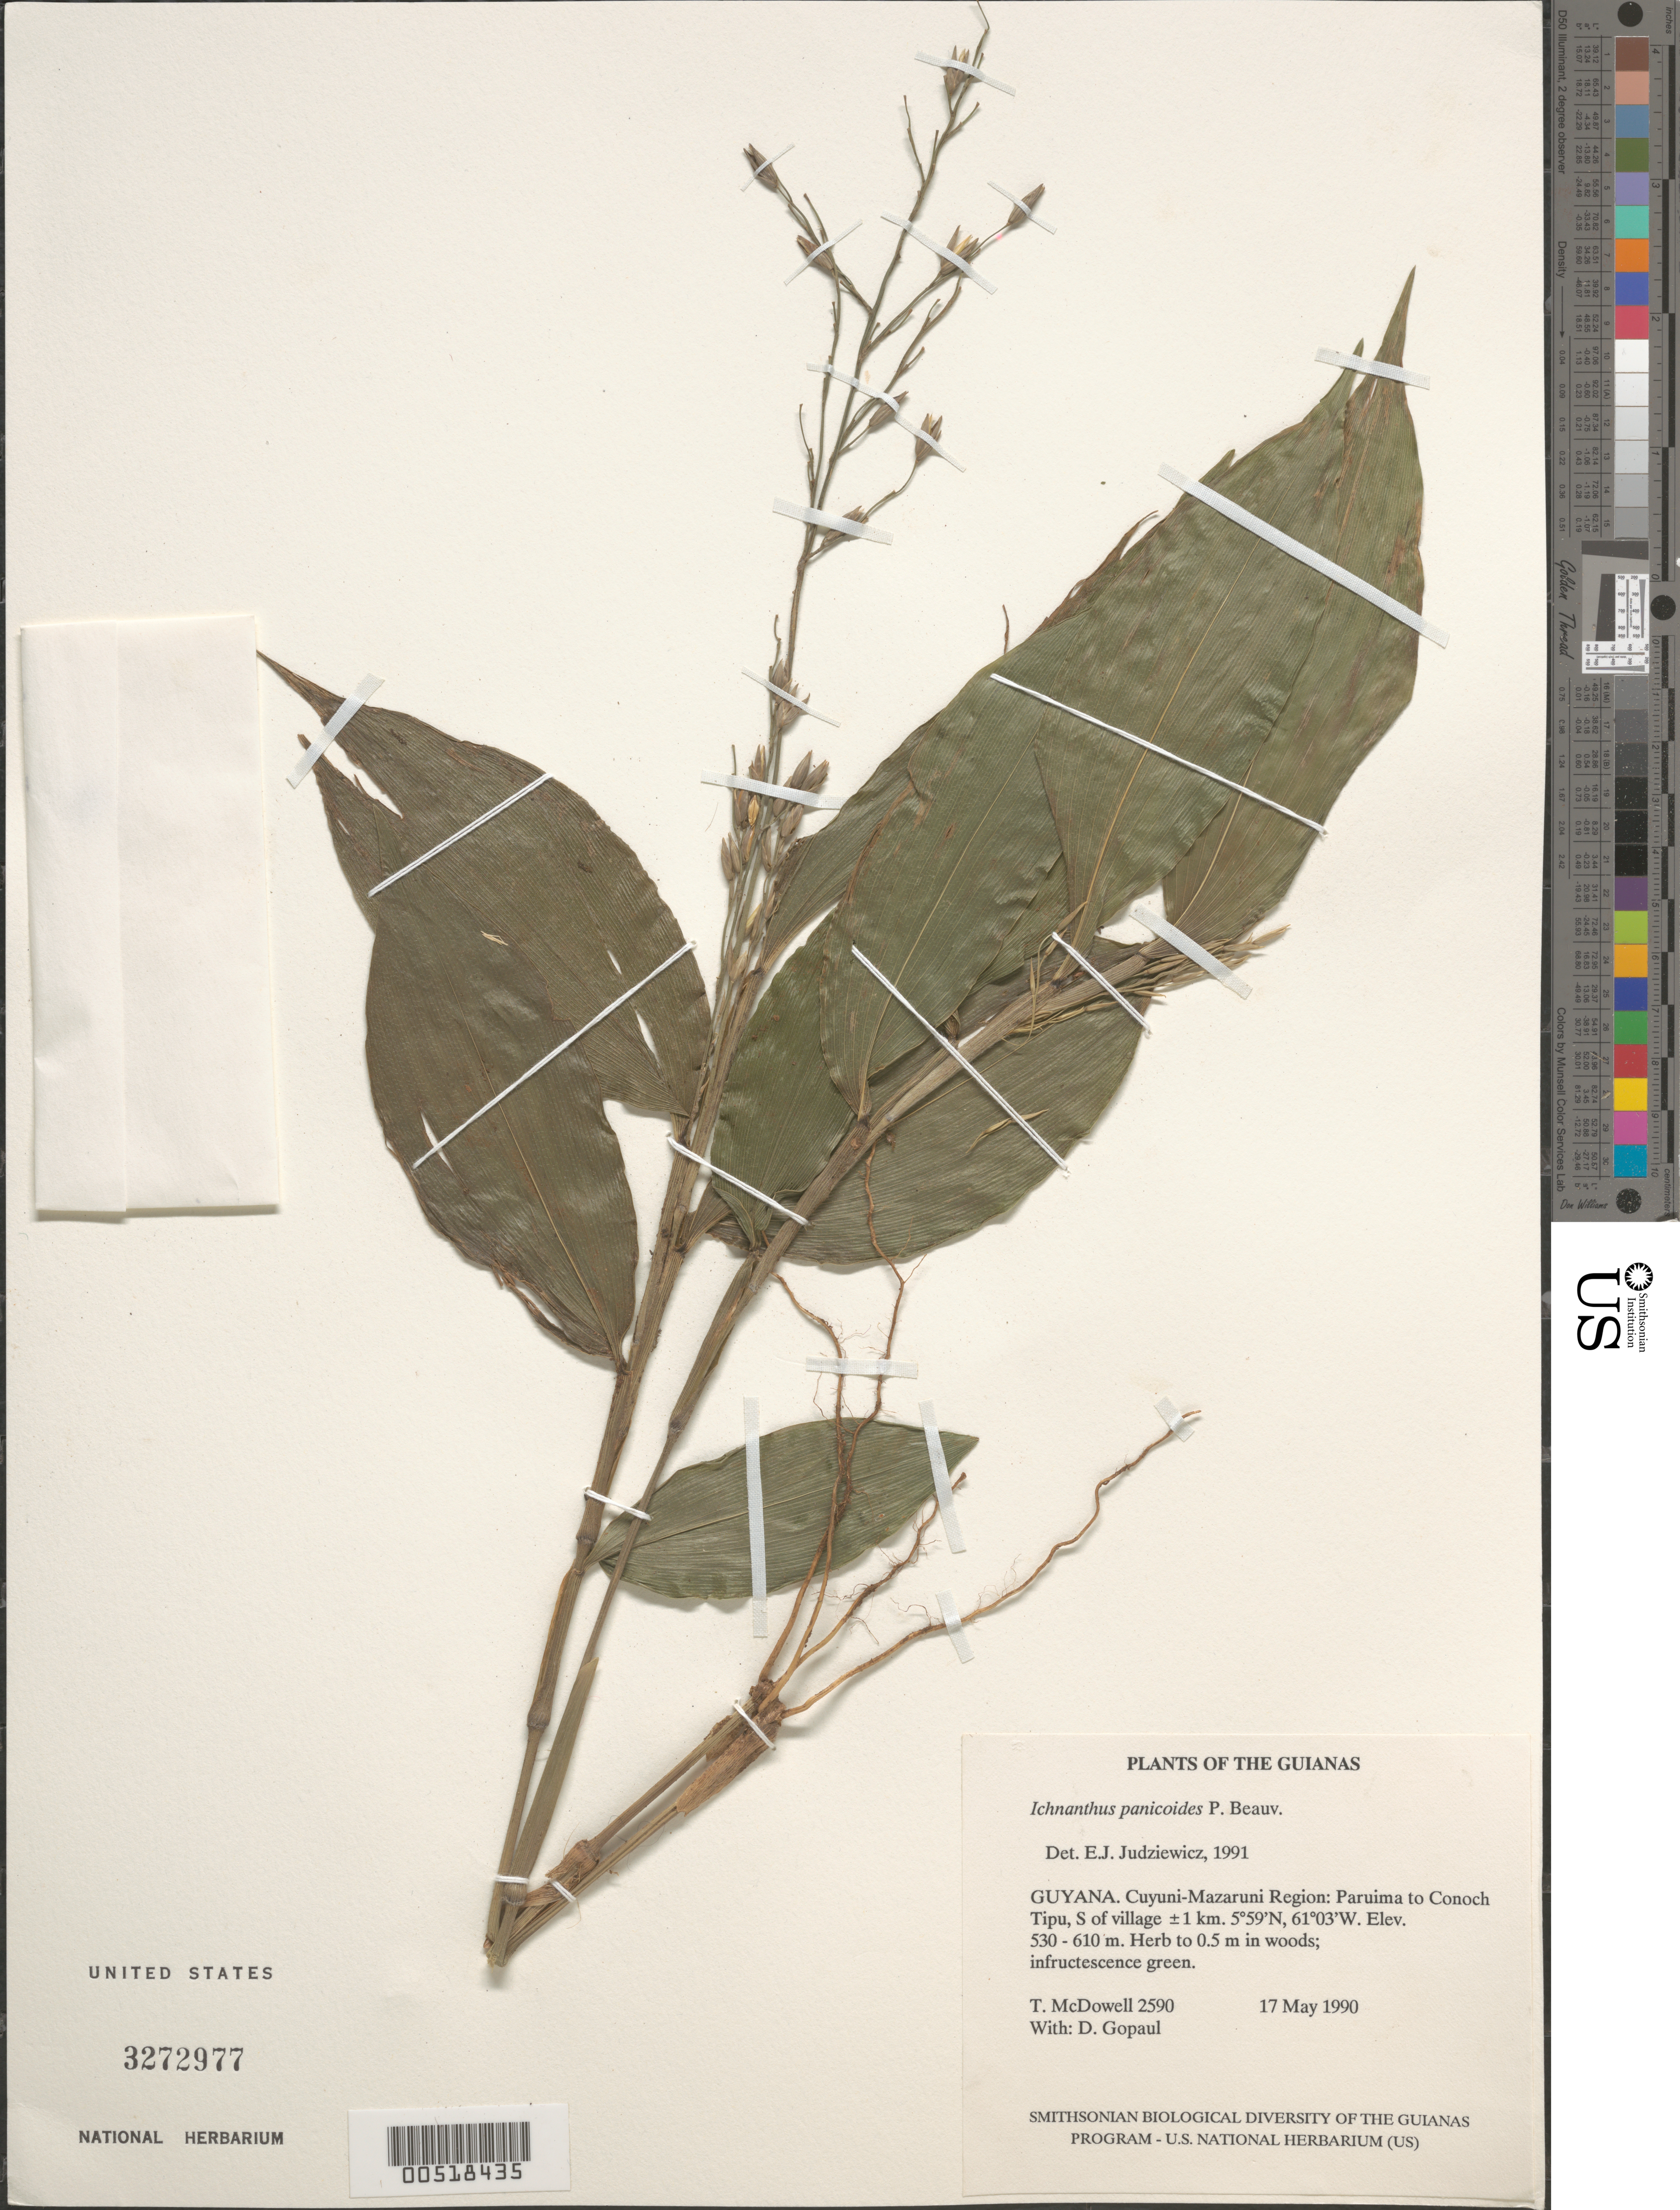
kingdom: Plantae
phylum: Tracheophyta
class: Liliopsida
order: Poales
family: Poaceae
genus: Ichnanthus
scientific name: Ichnanthus panicoides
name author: P. Beauv.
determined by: Judziewicz, E. J.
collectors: T. McDowell & D. Gopaul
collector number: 2590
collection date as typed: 17 May 1990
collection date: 1990-05-17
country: Guyana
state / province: Cuyuni-Mazaruni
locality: Paruima to Conoch Tipu, S of village ±1 km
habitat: Disturbed farmed hillside with regrowth forest; old forest on hilltop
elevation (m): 530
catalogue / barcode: US 3272977